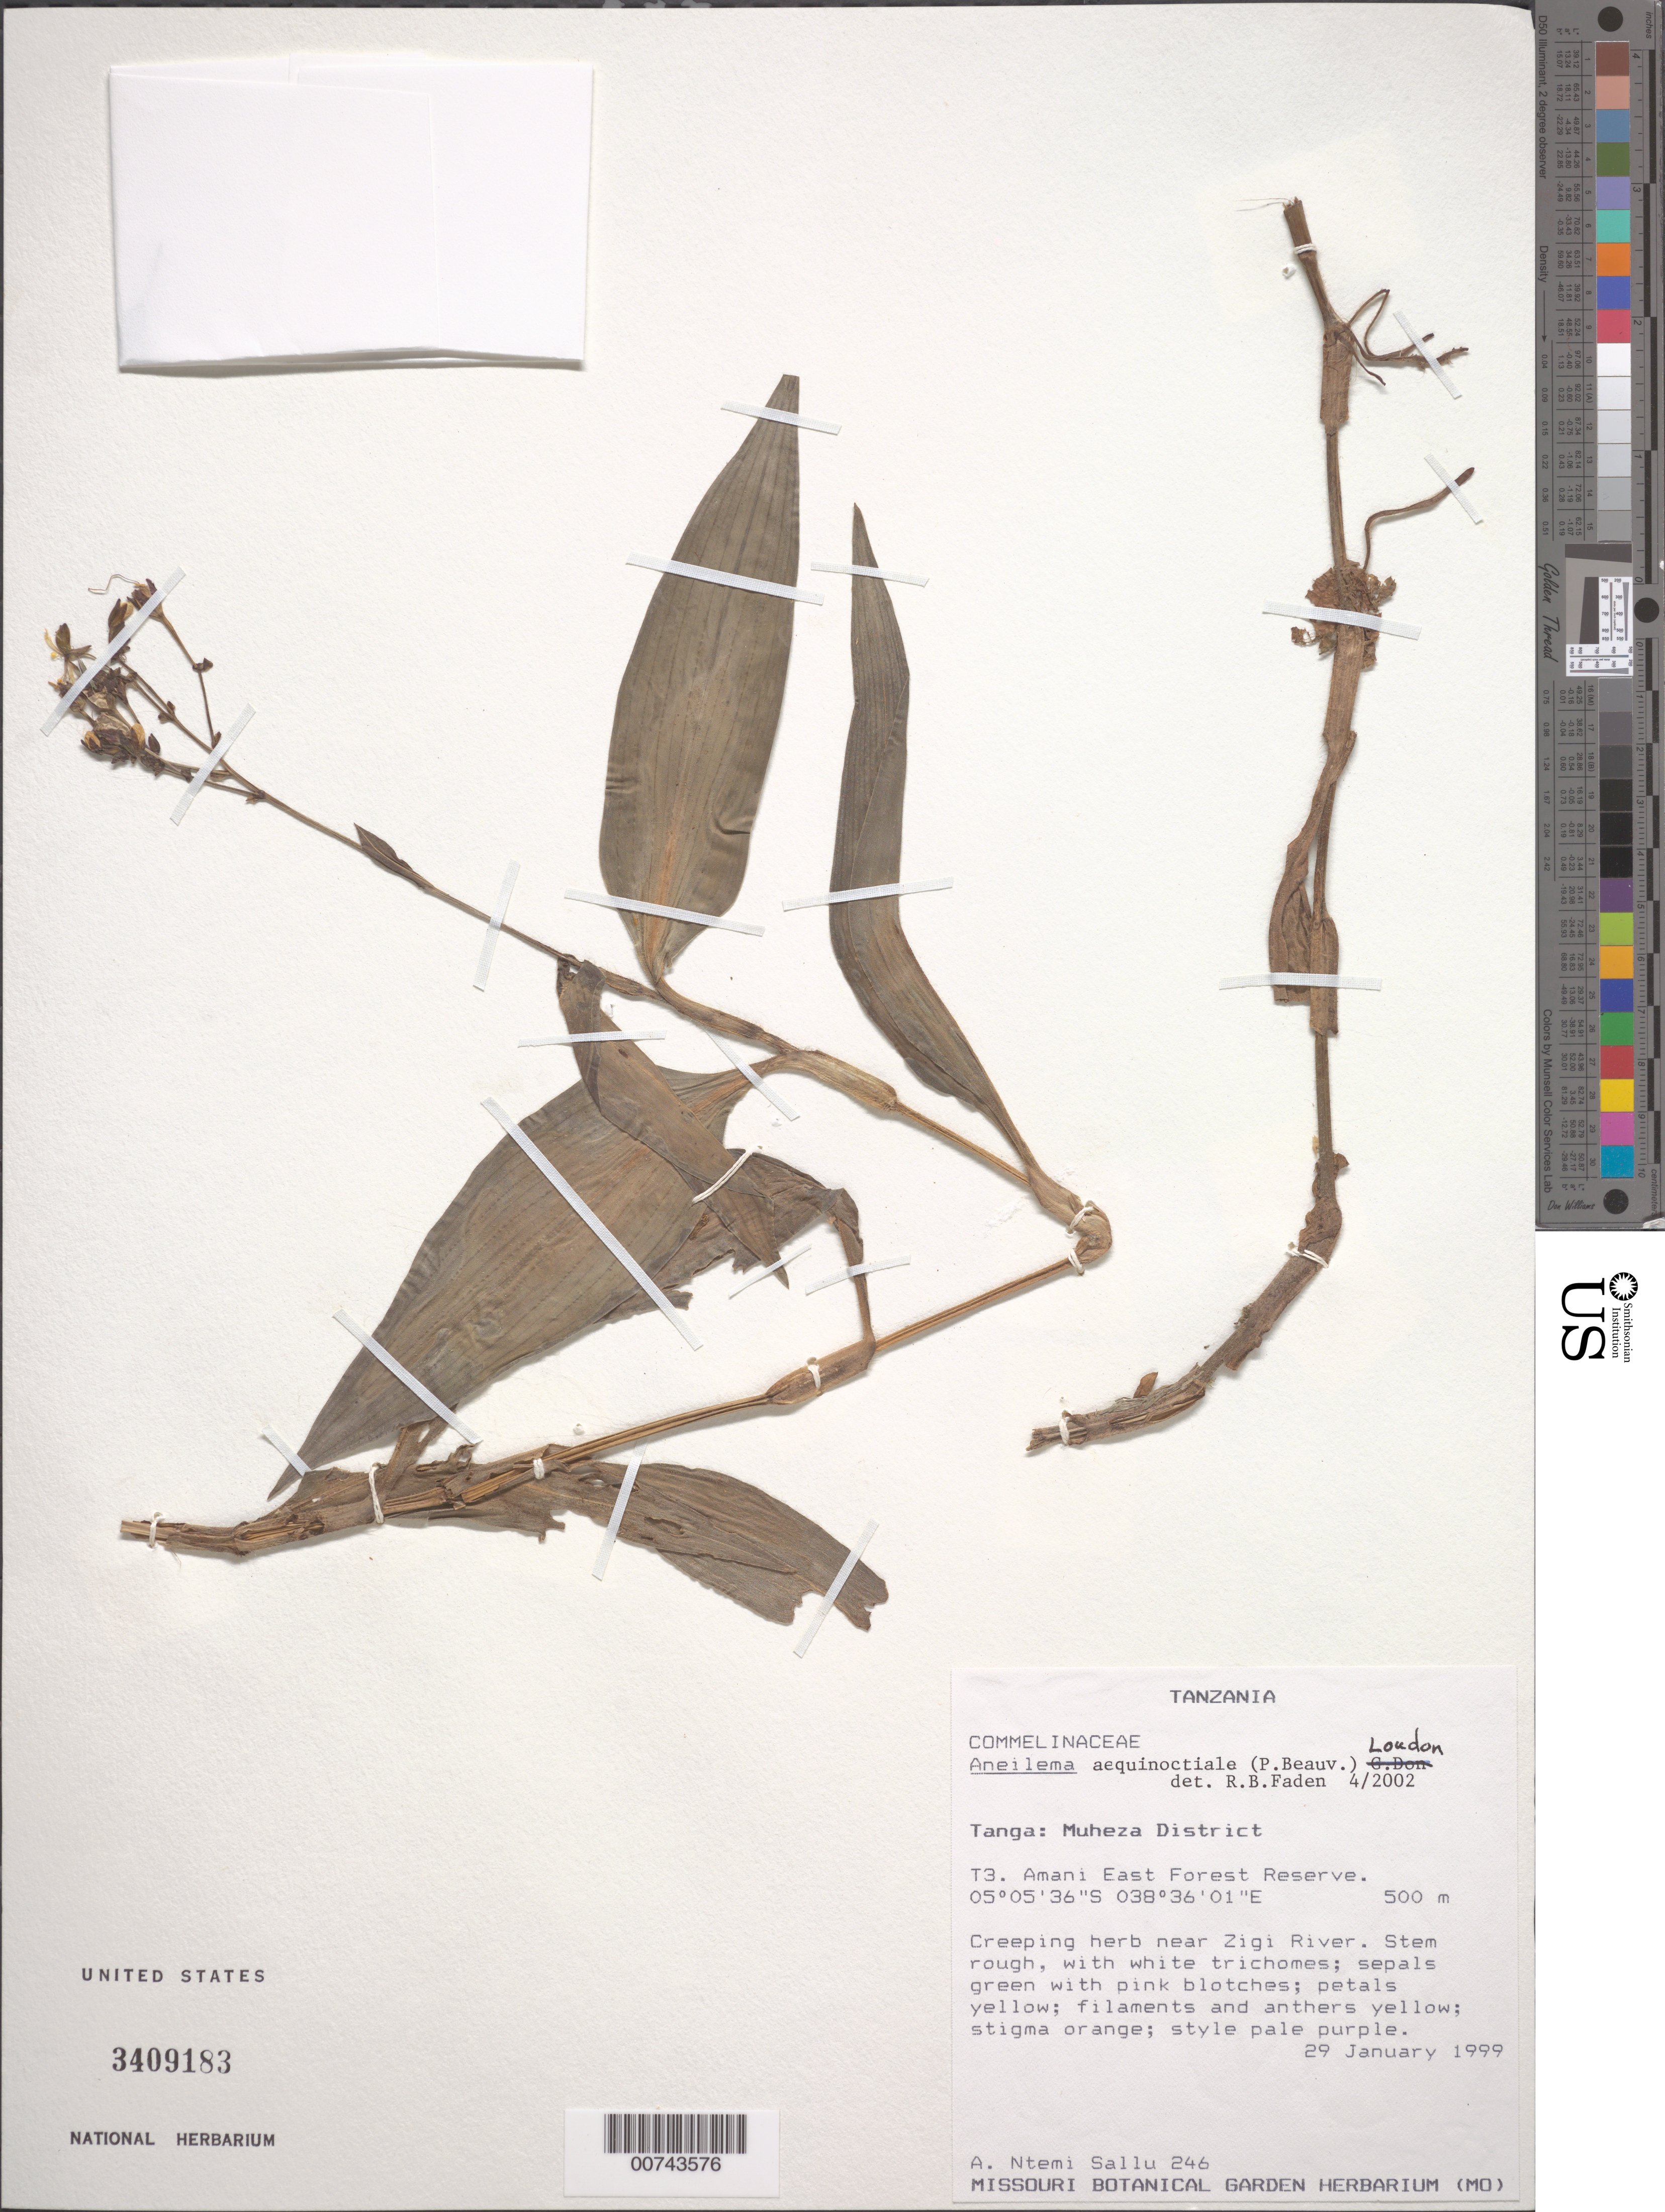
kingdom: Plantae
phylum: Tracheophyta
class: Liliopsida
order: Commelinales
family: Commelinaceae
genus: Aneilema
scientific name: Aneilema aequinoctiale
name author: (P. Beauv.) Loudon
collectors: A. Ntemi Sallu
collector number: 246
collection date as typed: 29 Jan 1999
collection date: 1999-01-29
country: Tanzania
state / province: Tanga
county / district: Muheza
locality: T3, Amani East Forest Reserve.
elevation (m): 500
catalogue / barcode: US 3409183